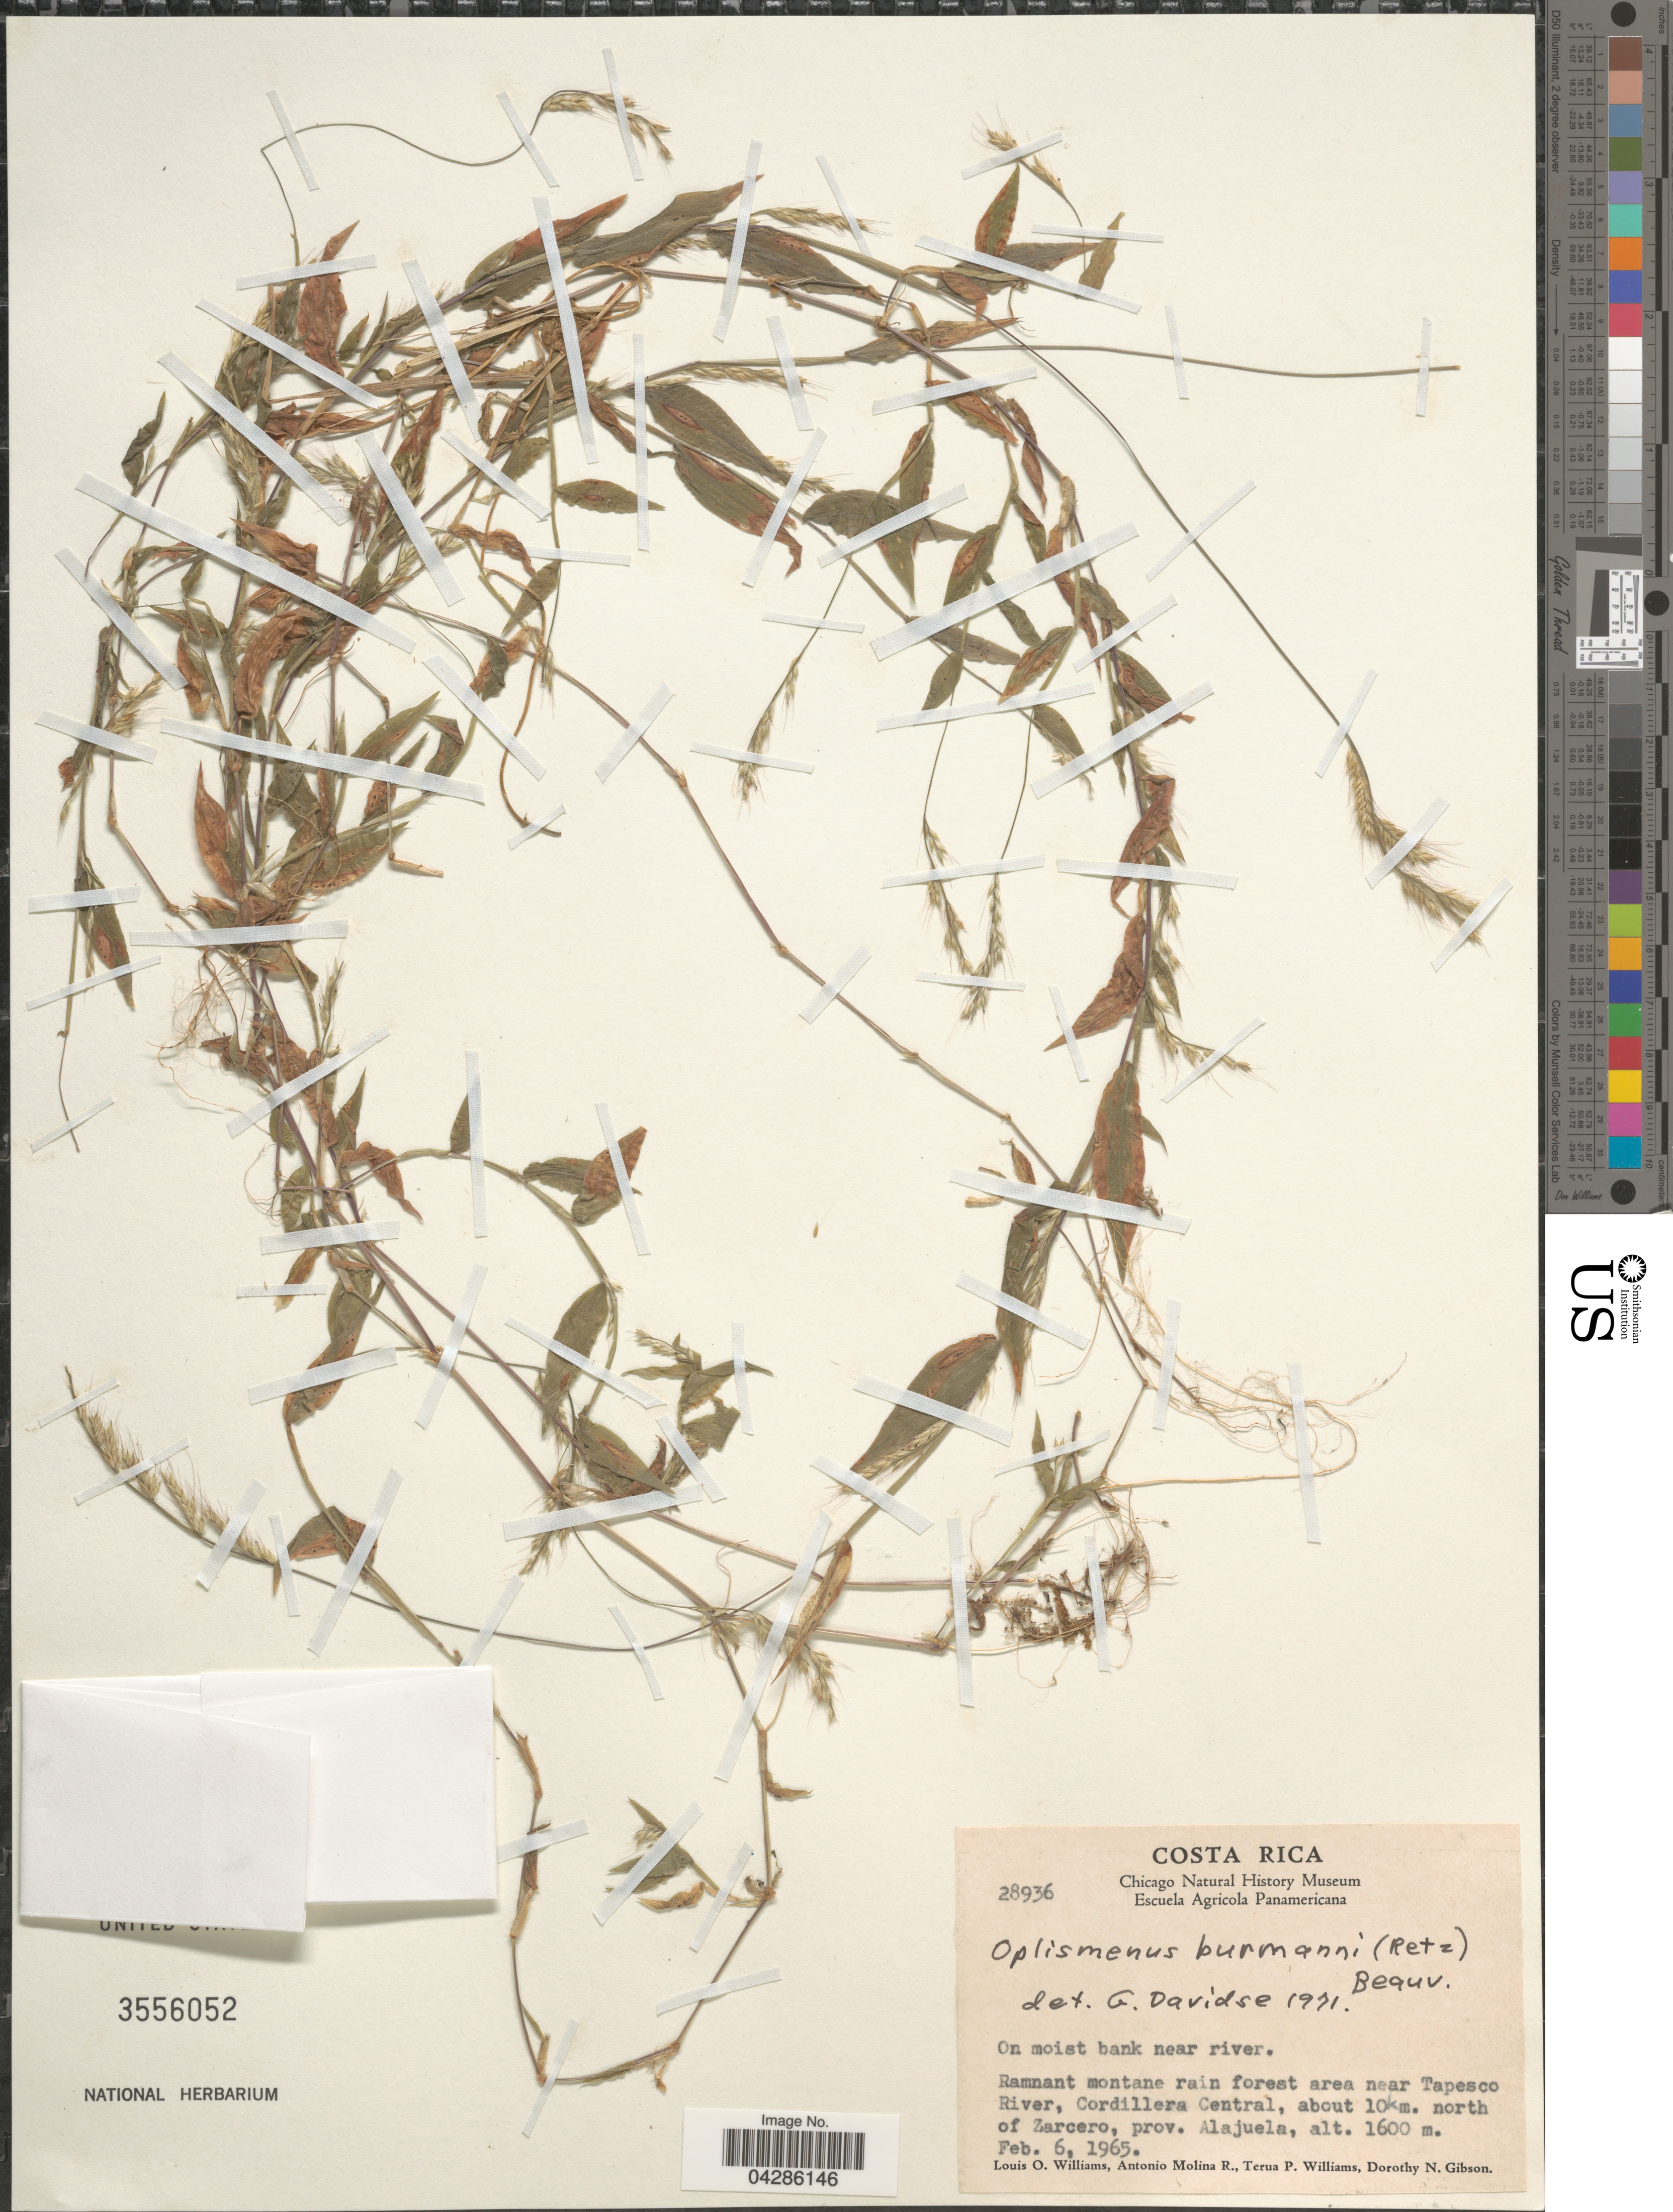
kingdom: Plantae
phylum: Tracheophyta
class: Liliopsida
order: Poales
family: Poaceae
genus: Oplismenus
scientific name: Oplismenus burmannii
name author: (Retz.) P. Beauv.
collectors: L. O. Williams, A. Molina R., T. P. Williams & D. N. Gibson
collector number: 28936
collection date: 1965-02-06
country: Costa Rica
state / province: Alajuela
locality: On moist bank near river. Ramnant montane rain forest area near Tapesco River, Cordillera Central, about 10km. north of Zarcero.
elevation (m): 1600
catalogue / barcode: US 3556052